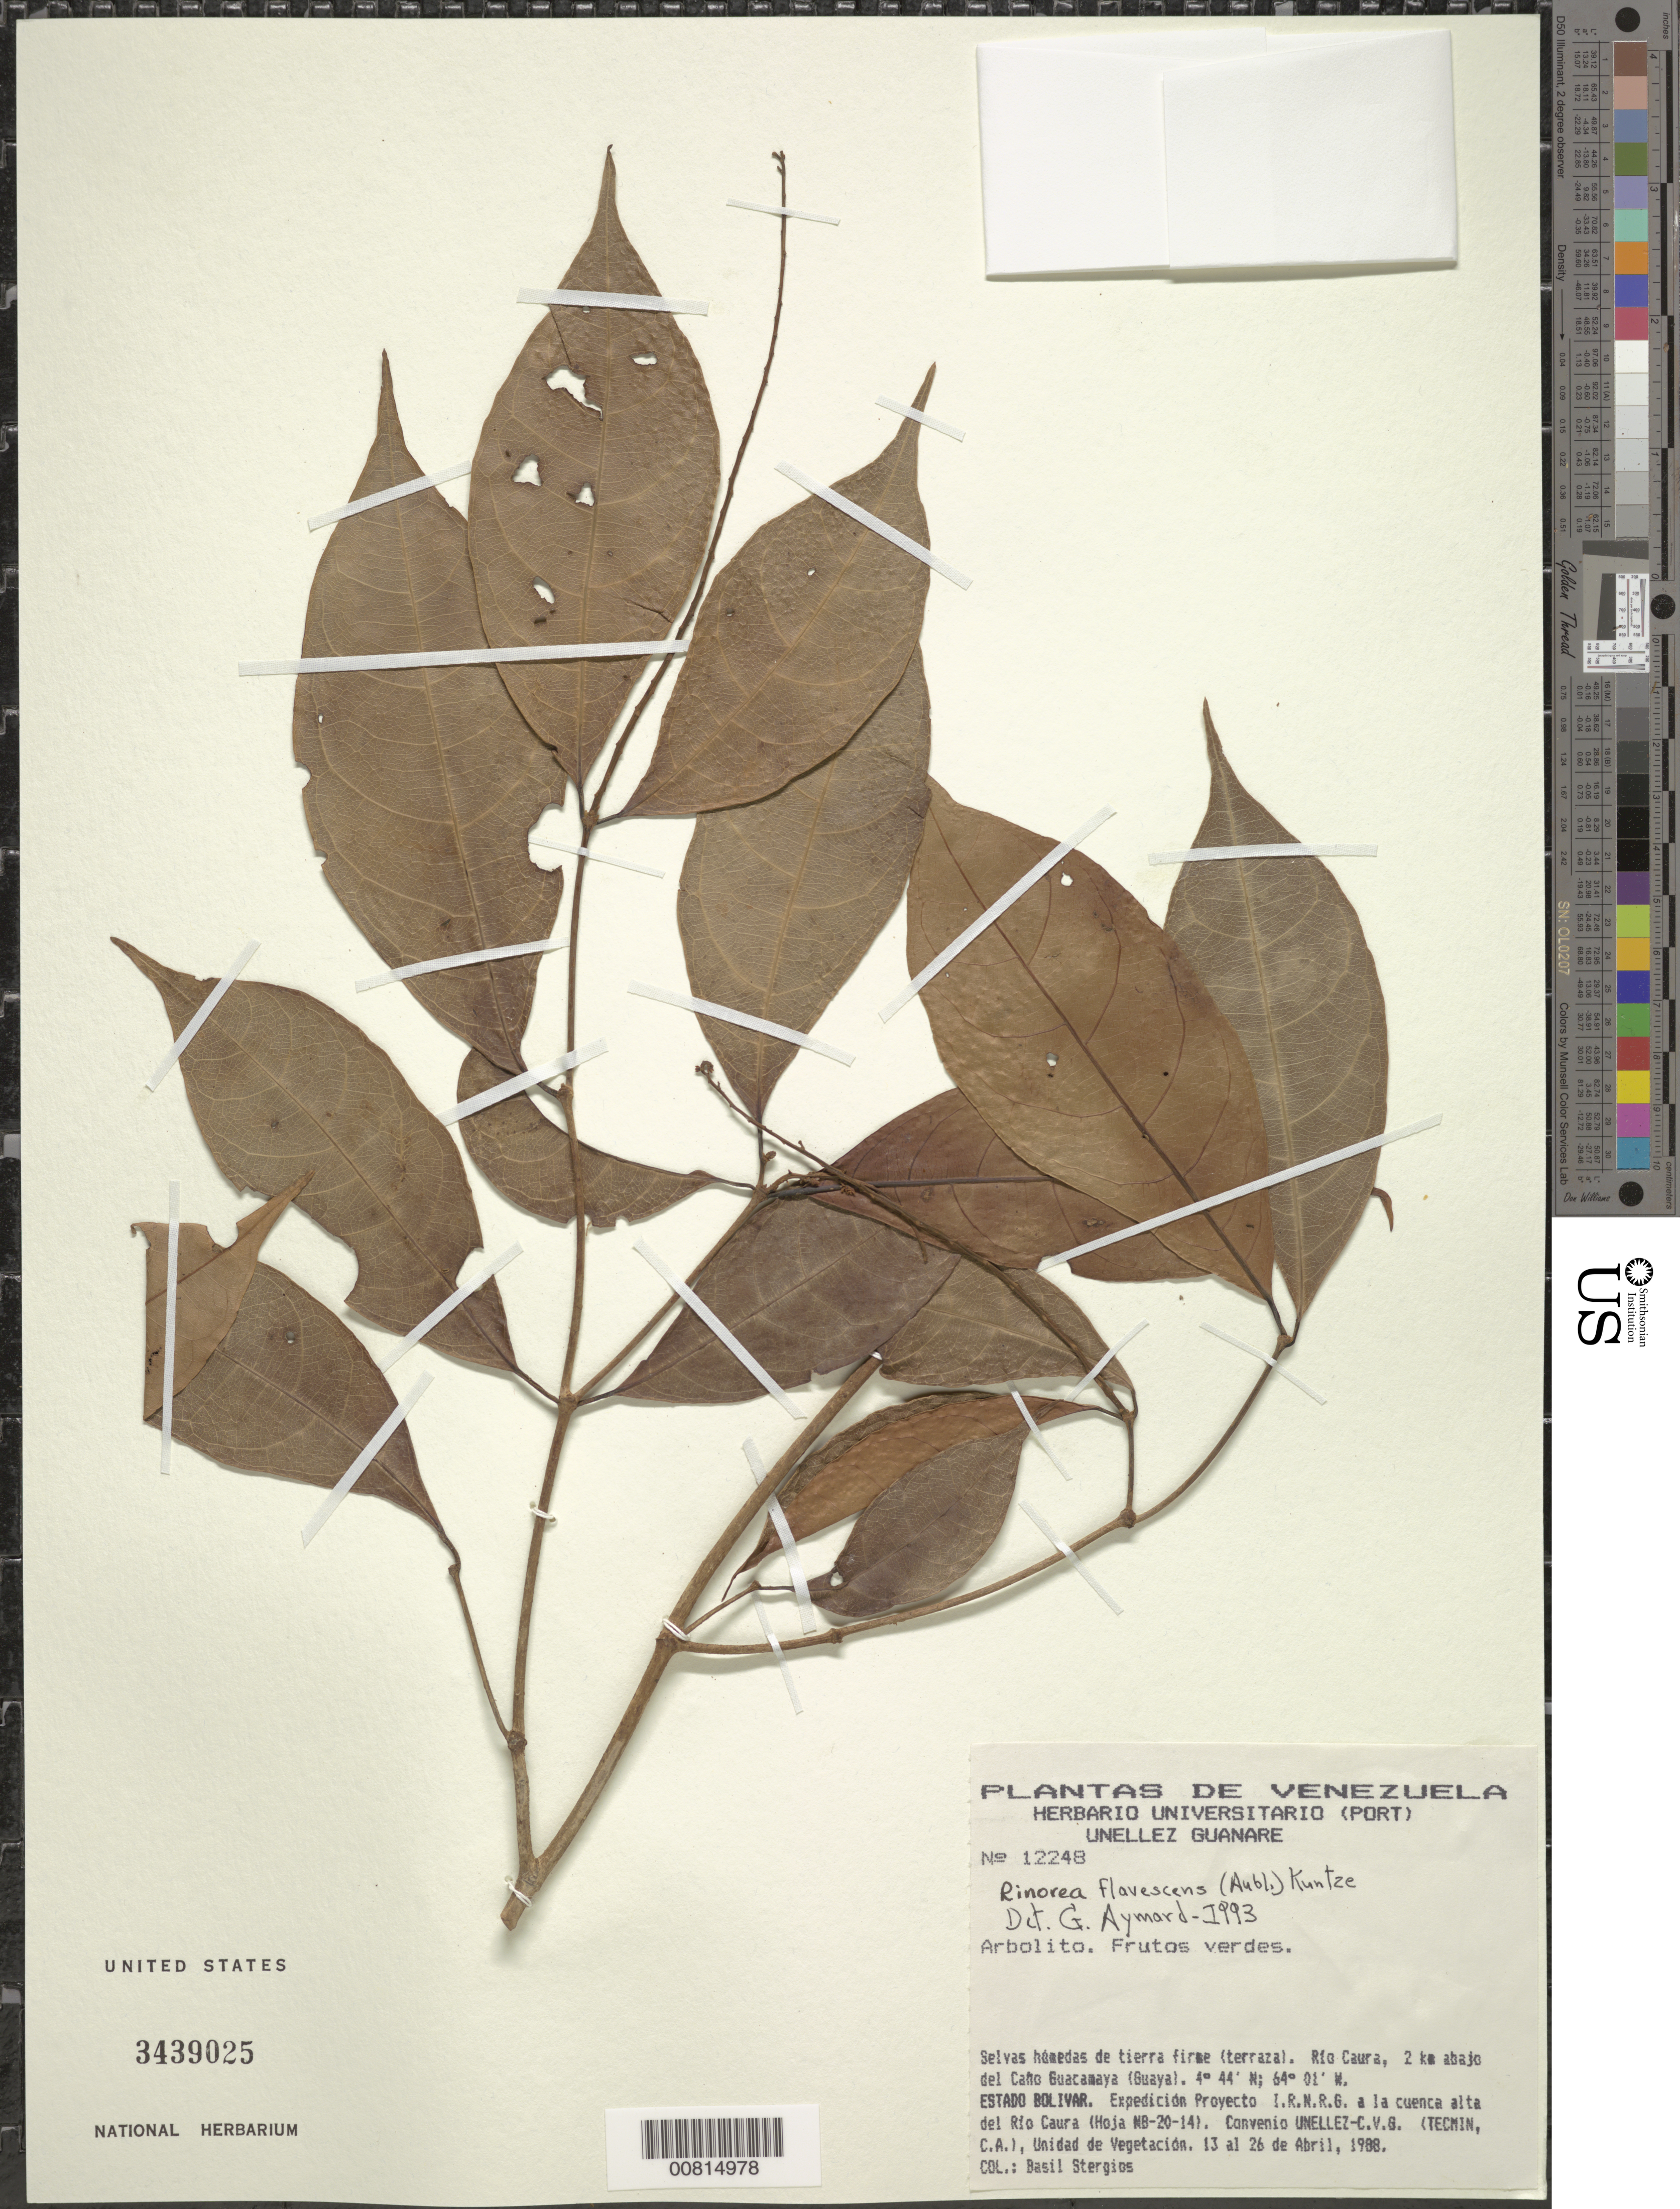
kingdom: Plantae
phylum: Tracheophyta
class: Magnoliopsida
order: Malpighiales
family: Violaceae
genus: Rinorea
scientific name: Rinorea flavescens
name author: (Aubl.) Kuntze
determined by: Aymard C., G. A., (PORT), Univ. Nac. Exp. de los Llanos Ezequiel Zamora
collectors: B. G. Stergios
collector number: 12248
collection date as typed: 13-Apr-88 to 26-Apr-88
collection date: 1988-04-13/1988-04-26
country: Venezuela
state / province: Bolívar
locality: Río Caura, 2 km del Caño Guacamaya (Guaya)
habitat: Selvas húmedas de tierra firme (terraza)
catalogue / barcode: US 3439025